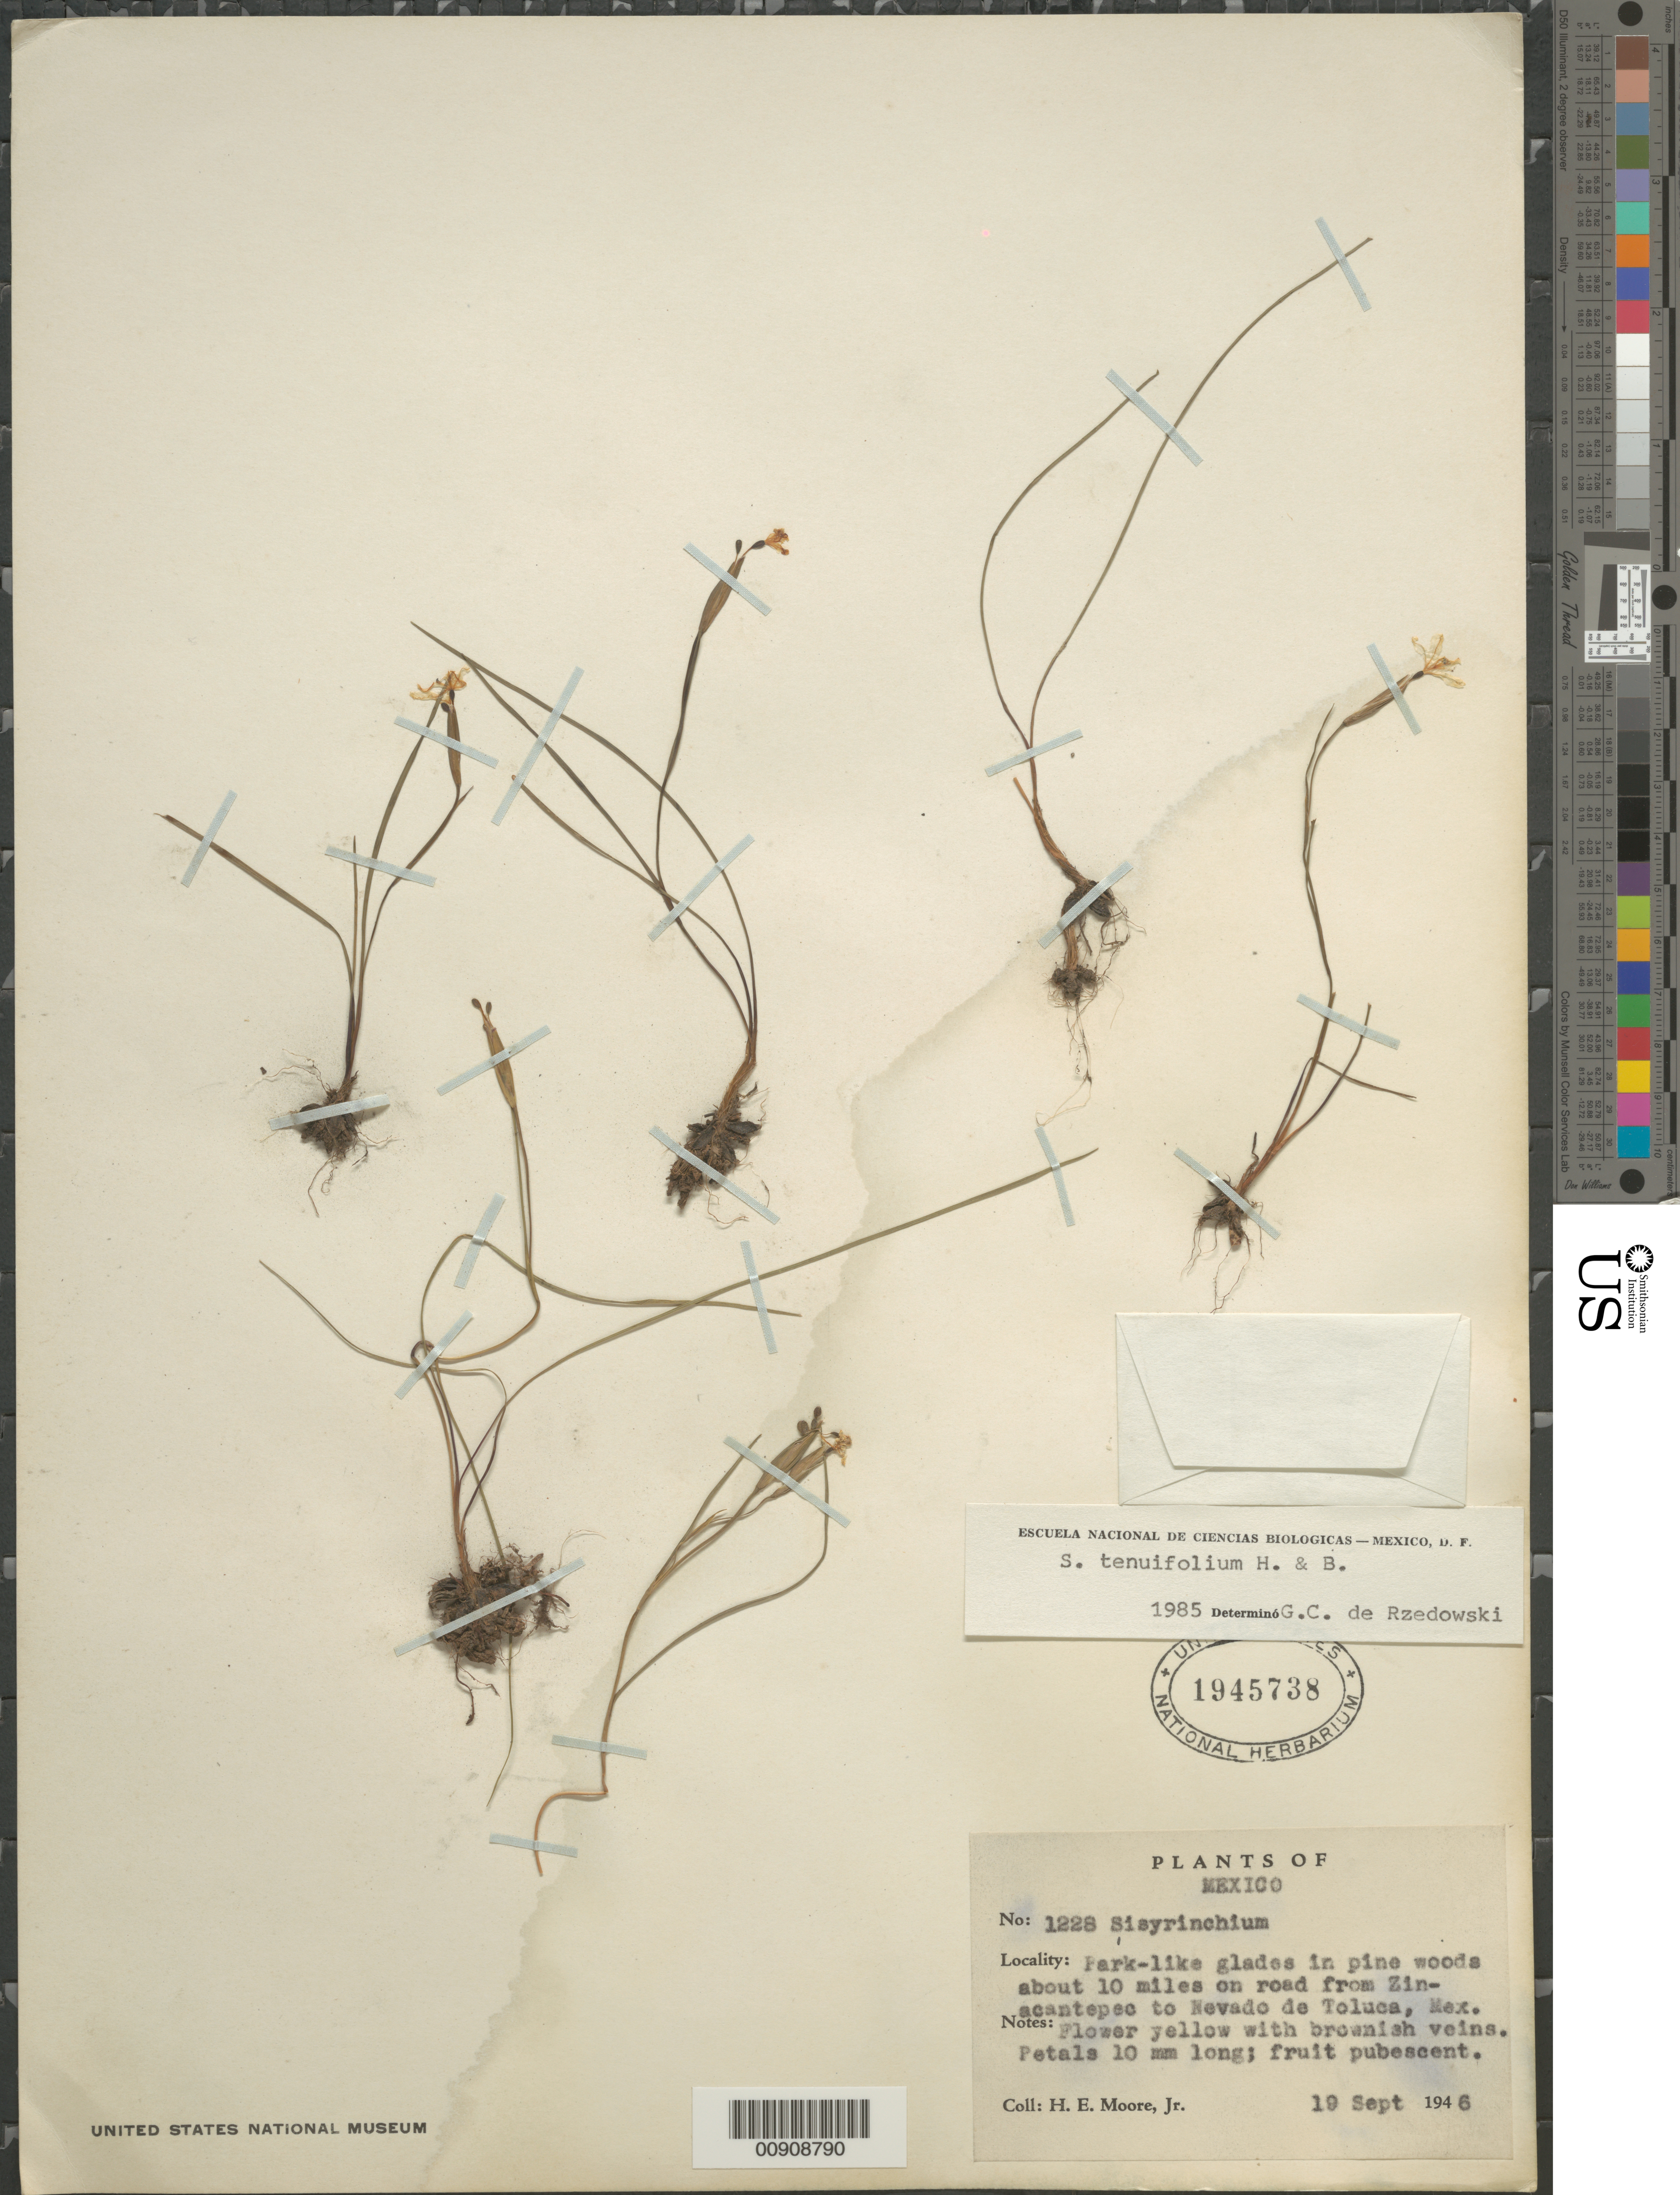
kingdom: Plantae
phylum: Tracheophyta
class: Liliopsida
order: Asparagales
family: Iridaceae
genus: Sisyrinchium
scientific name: Sisyrinchium tenuifolium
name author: Humb. & Bonpl. ex Willd.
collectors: H. E. Moore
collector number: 1228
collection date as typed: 19 Sep 1946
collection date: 1946-09-19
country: Mexico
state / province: México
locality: About 10 miles on road from Zinacantepec to Nevado de Toluca, Mex.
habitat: Park-like glades in pine woods.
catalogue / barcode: US 1945738